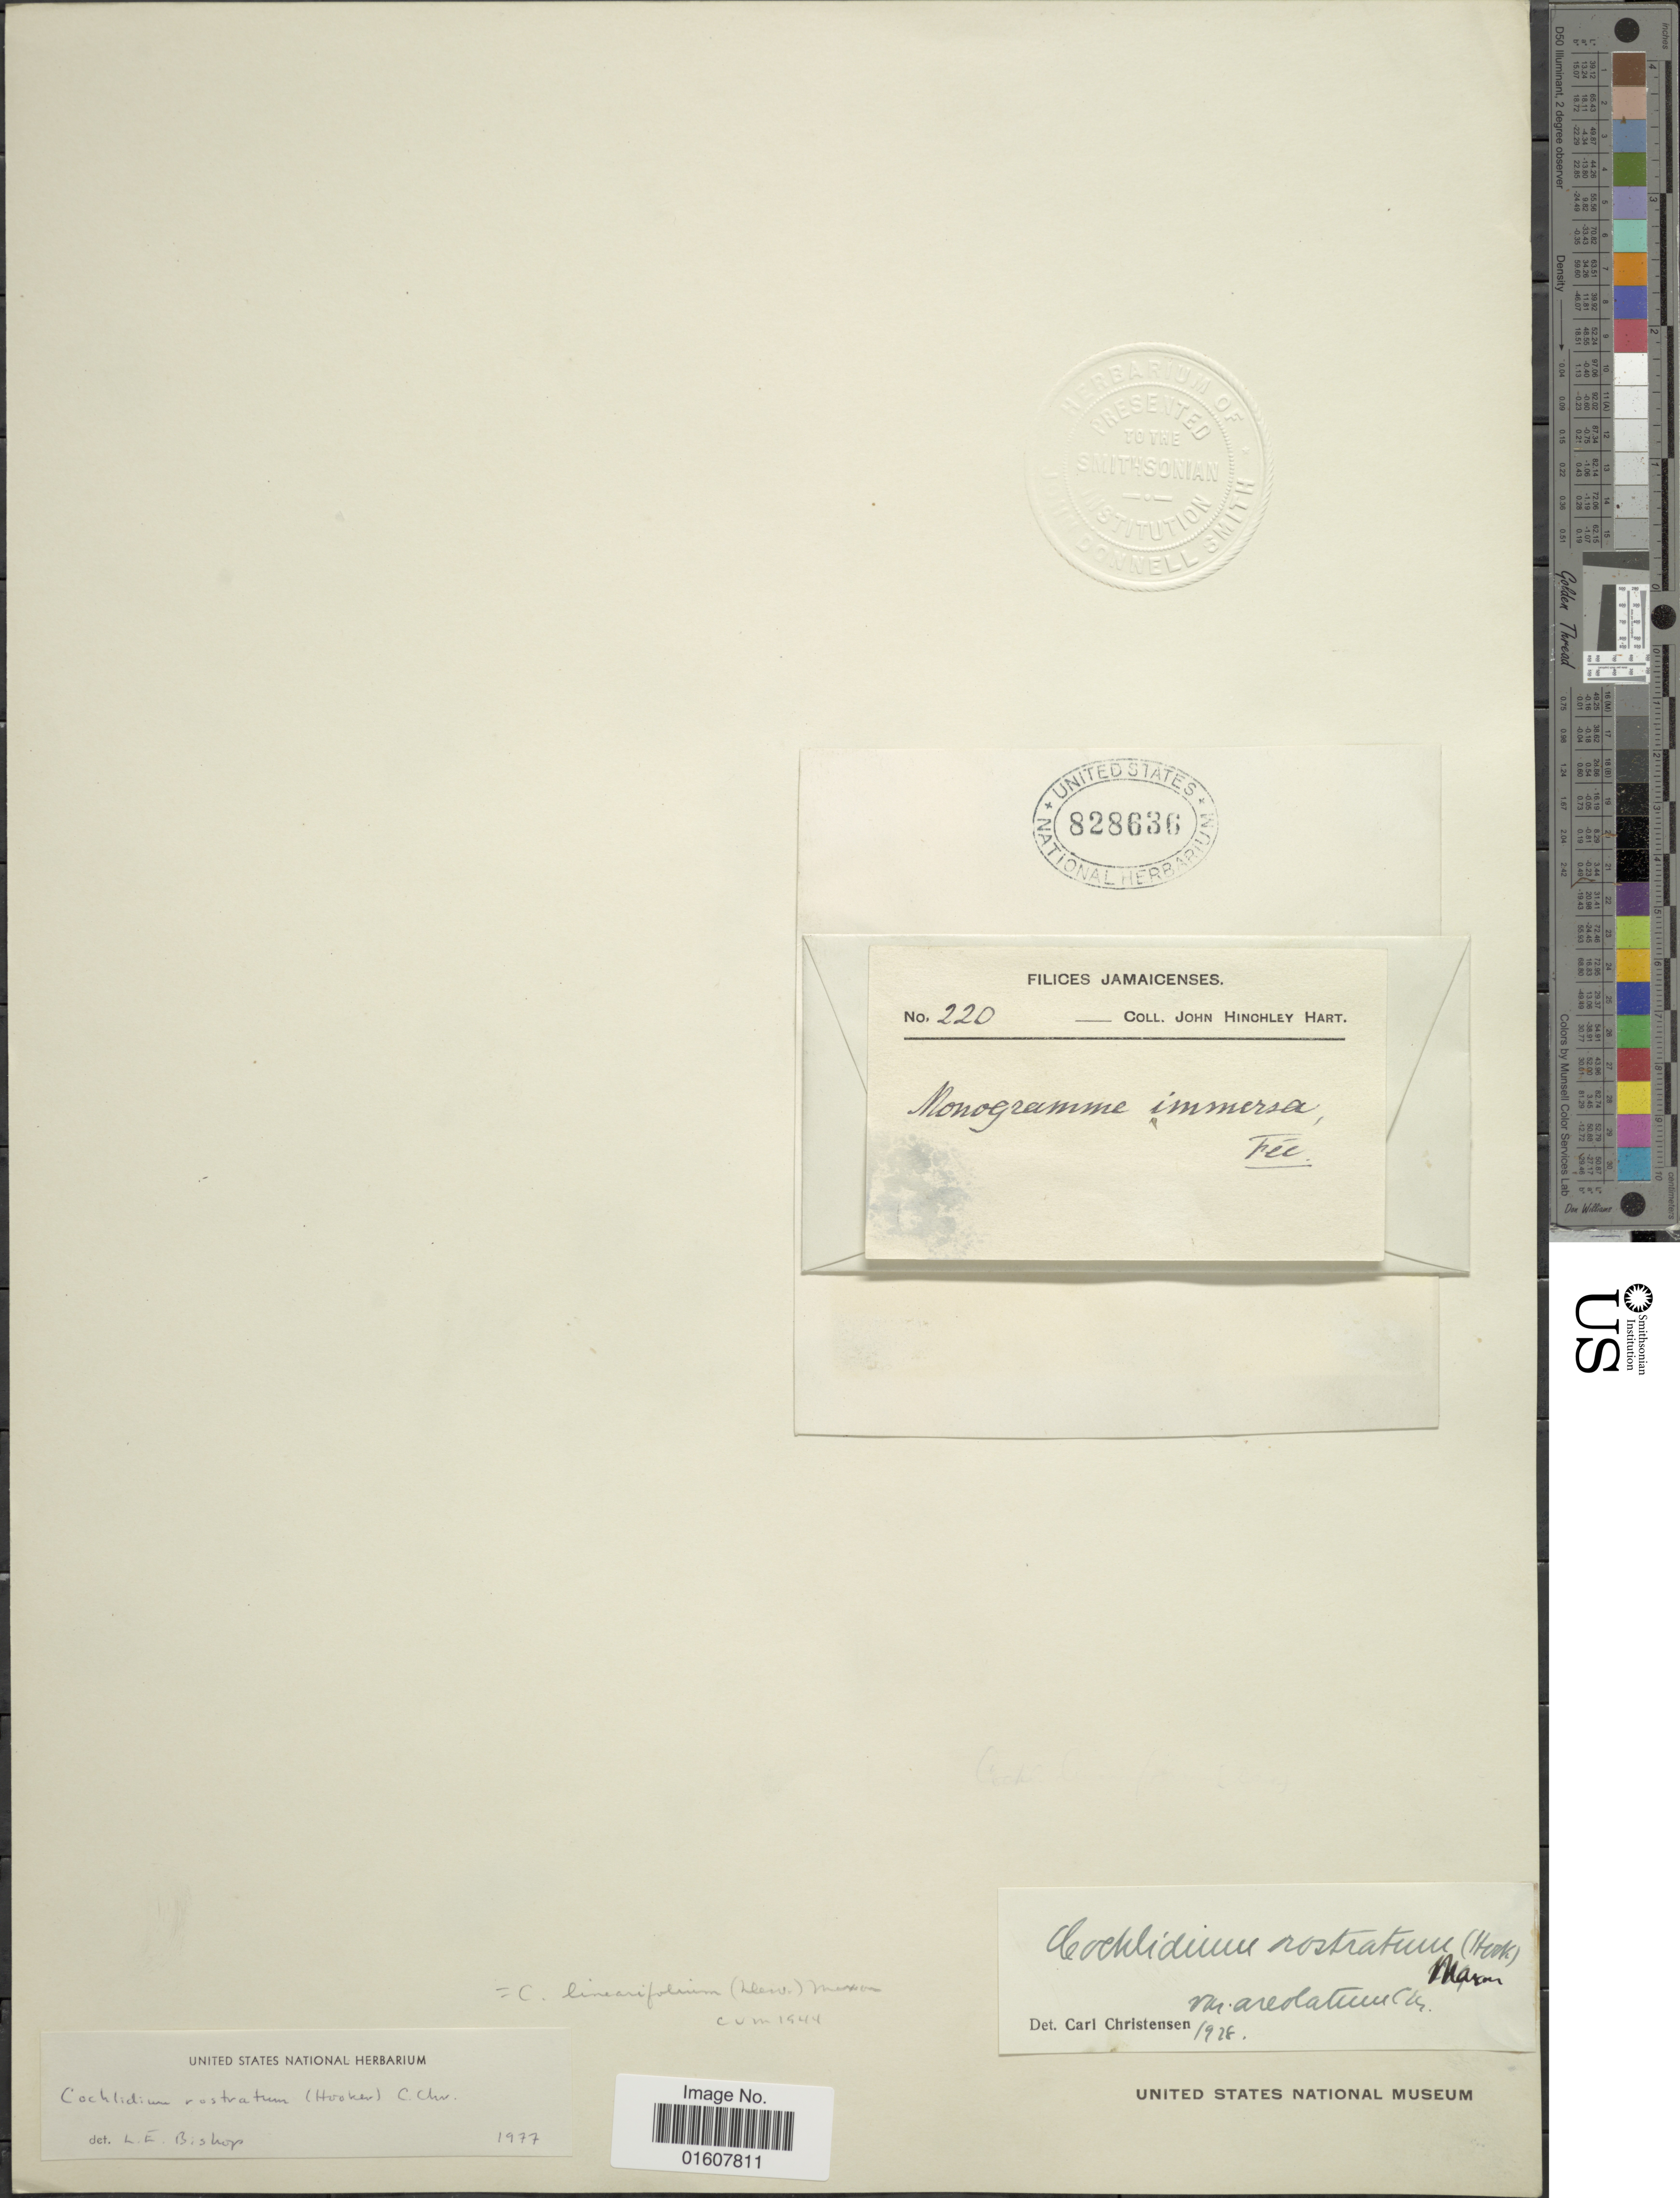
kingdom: Plantae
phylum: Tracheophyta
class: Polypodiopsida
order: Polypodiales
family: Polypodiaceae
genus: Cochlidium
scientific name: Cochlidium rostratum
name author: (Hook.) Maxon ex C. Chr.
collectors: J. H. Hart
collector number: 220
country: Jamaica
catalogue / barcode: US 828636